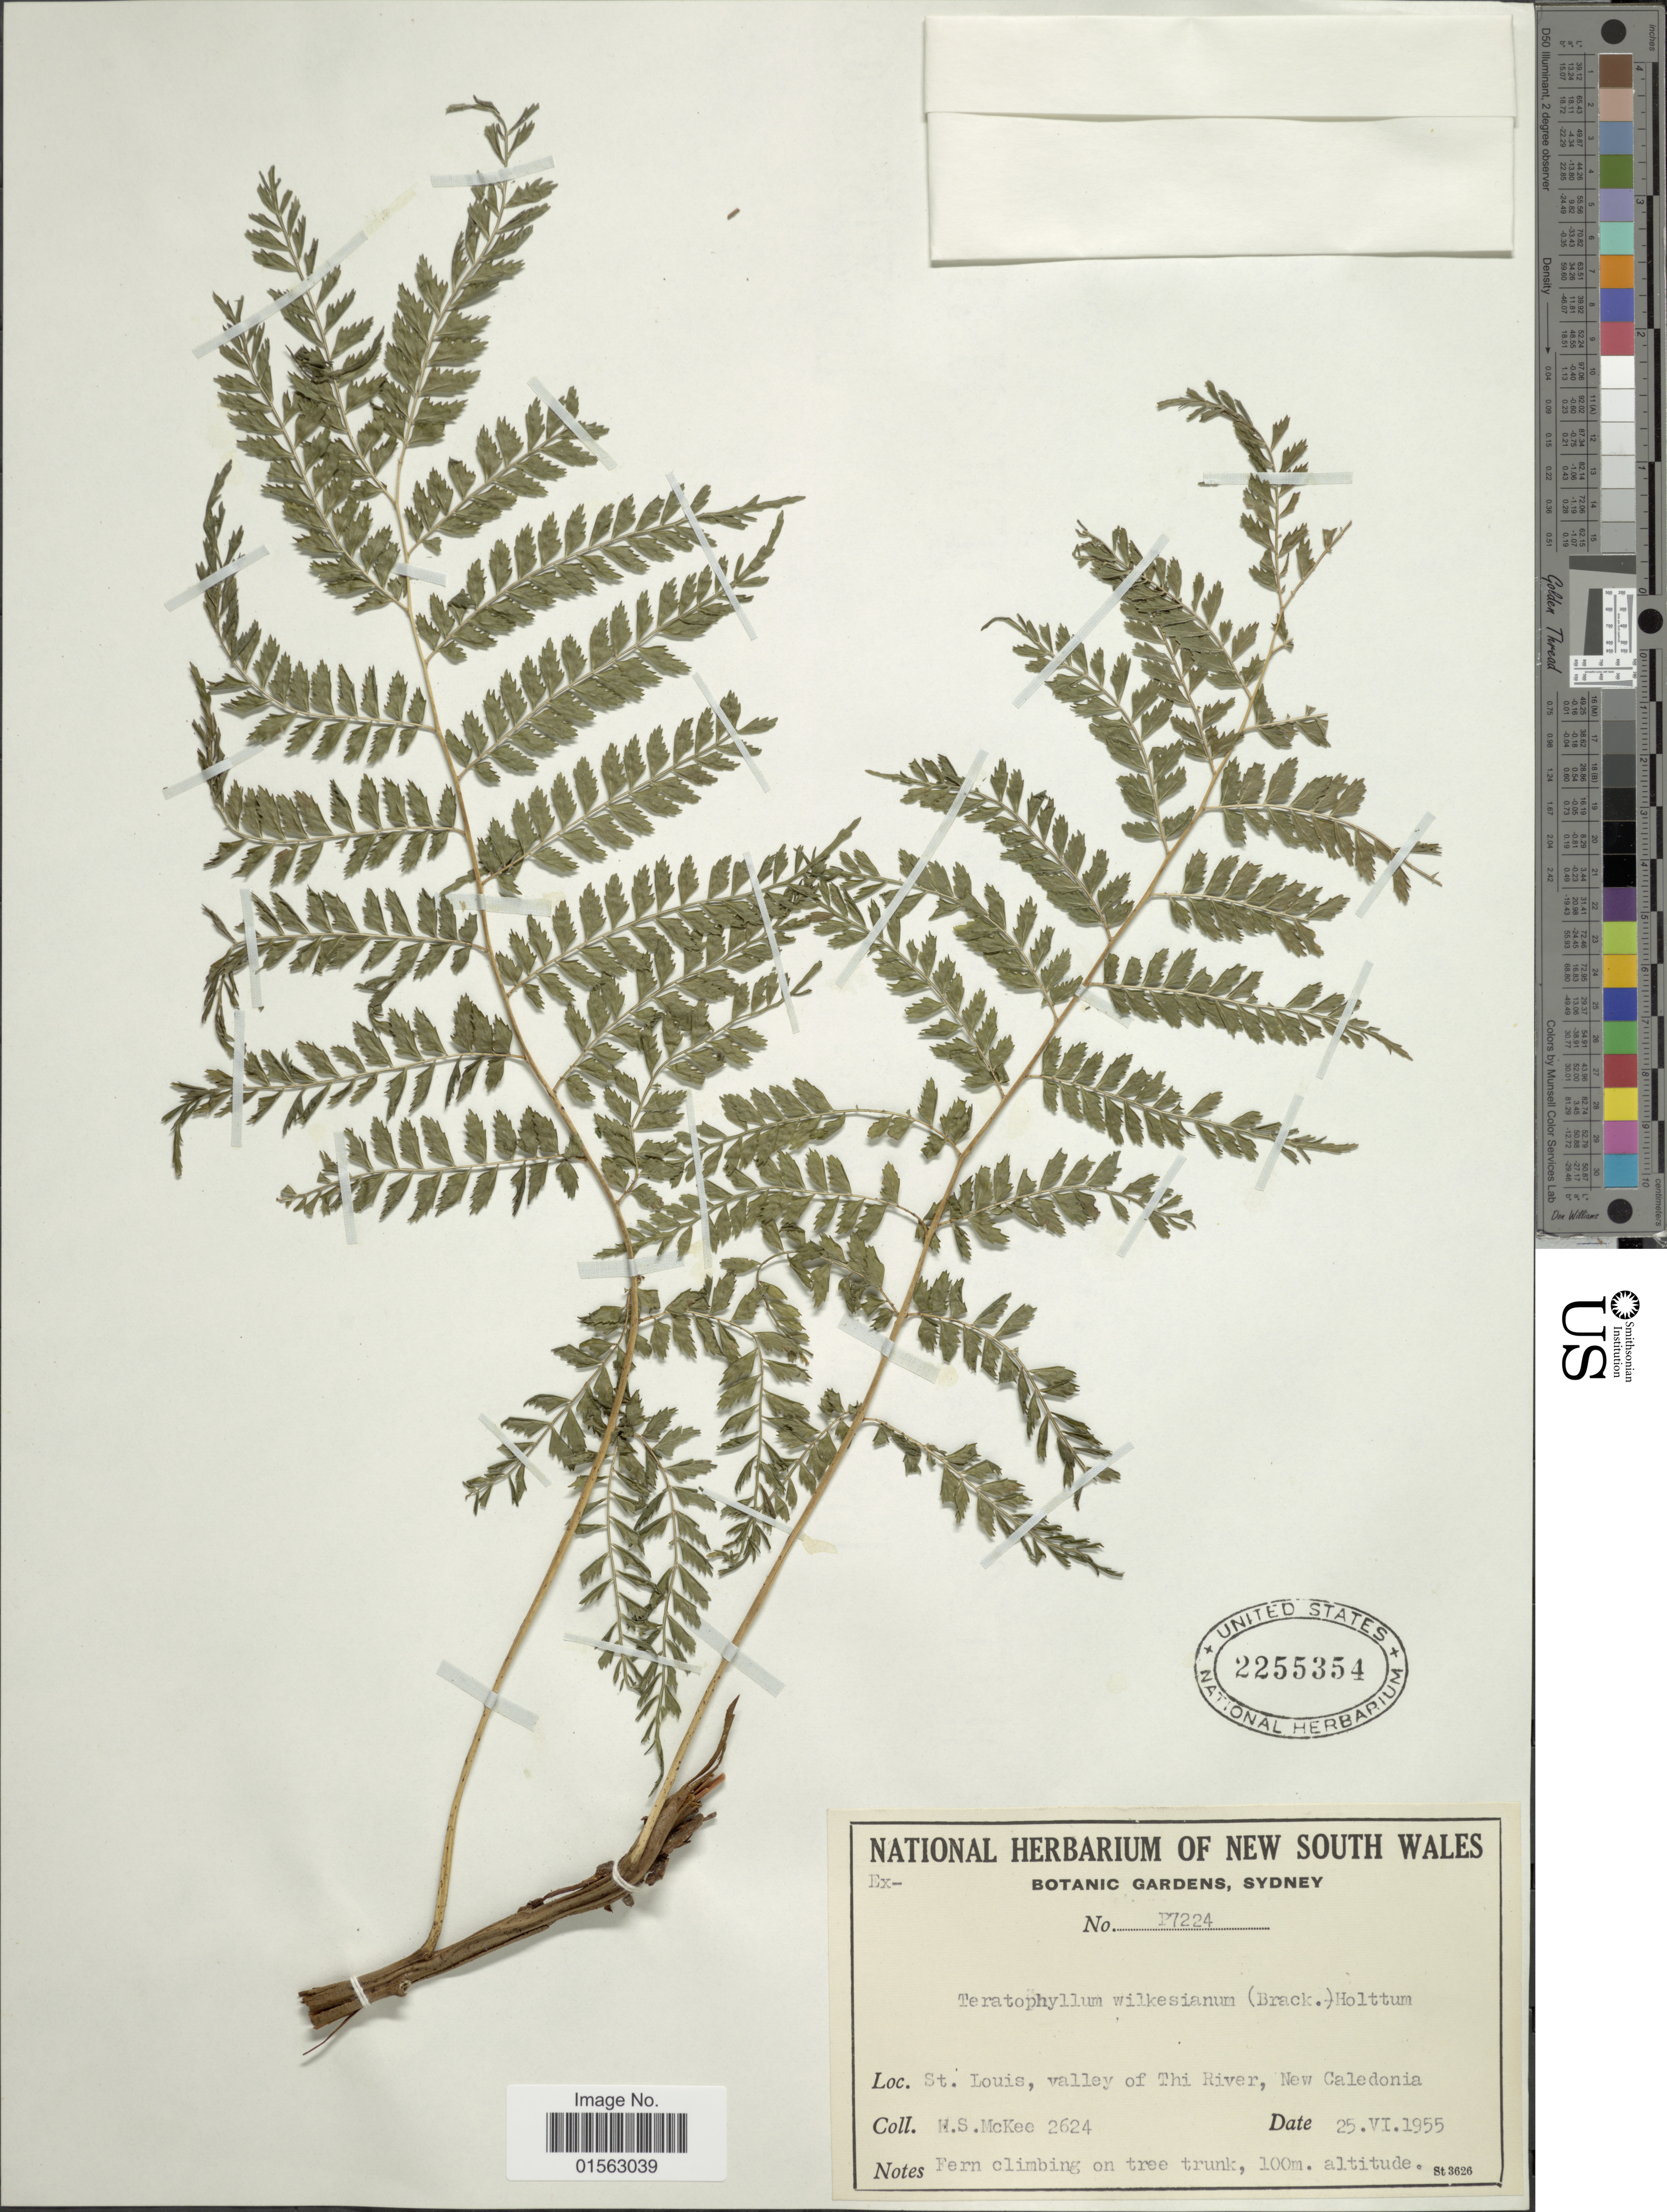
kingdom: Plantae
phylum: Tracheophyta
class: Polypodiopsida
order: Polypodiales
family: Dryopteridaceae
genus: Teratophyllum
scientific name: Teratophyllum wilkesianum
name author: (Brack.) Holttum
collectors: H. S. McKee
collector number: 2624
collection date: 1955-07-25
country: New Caledonia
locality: St. Louis, valley of Thi River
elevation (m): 100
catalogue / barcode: US 2255354